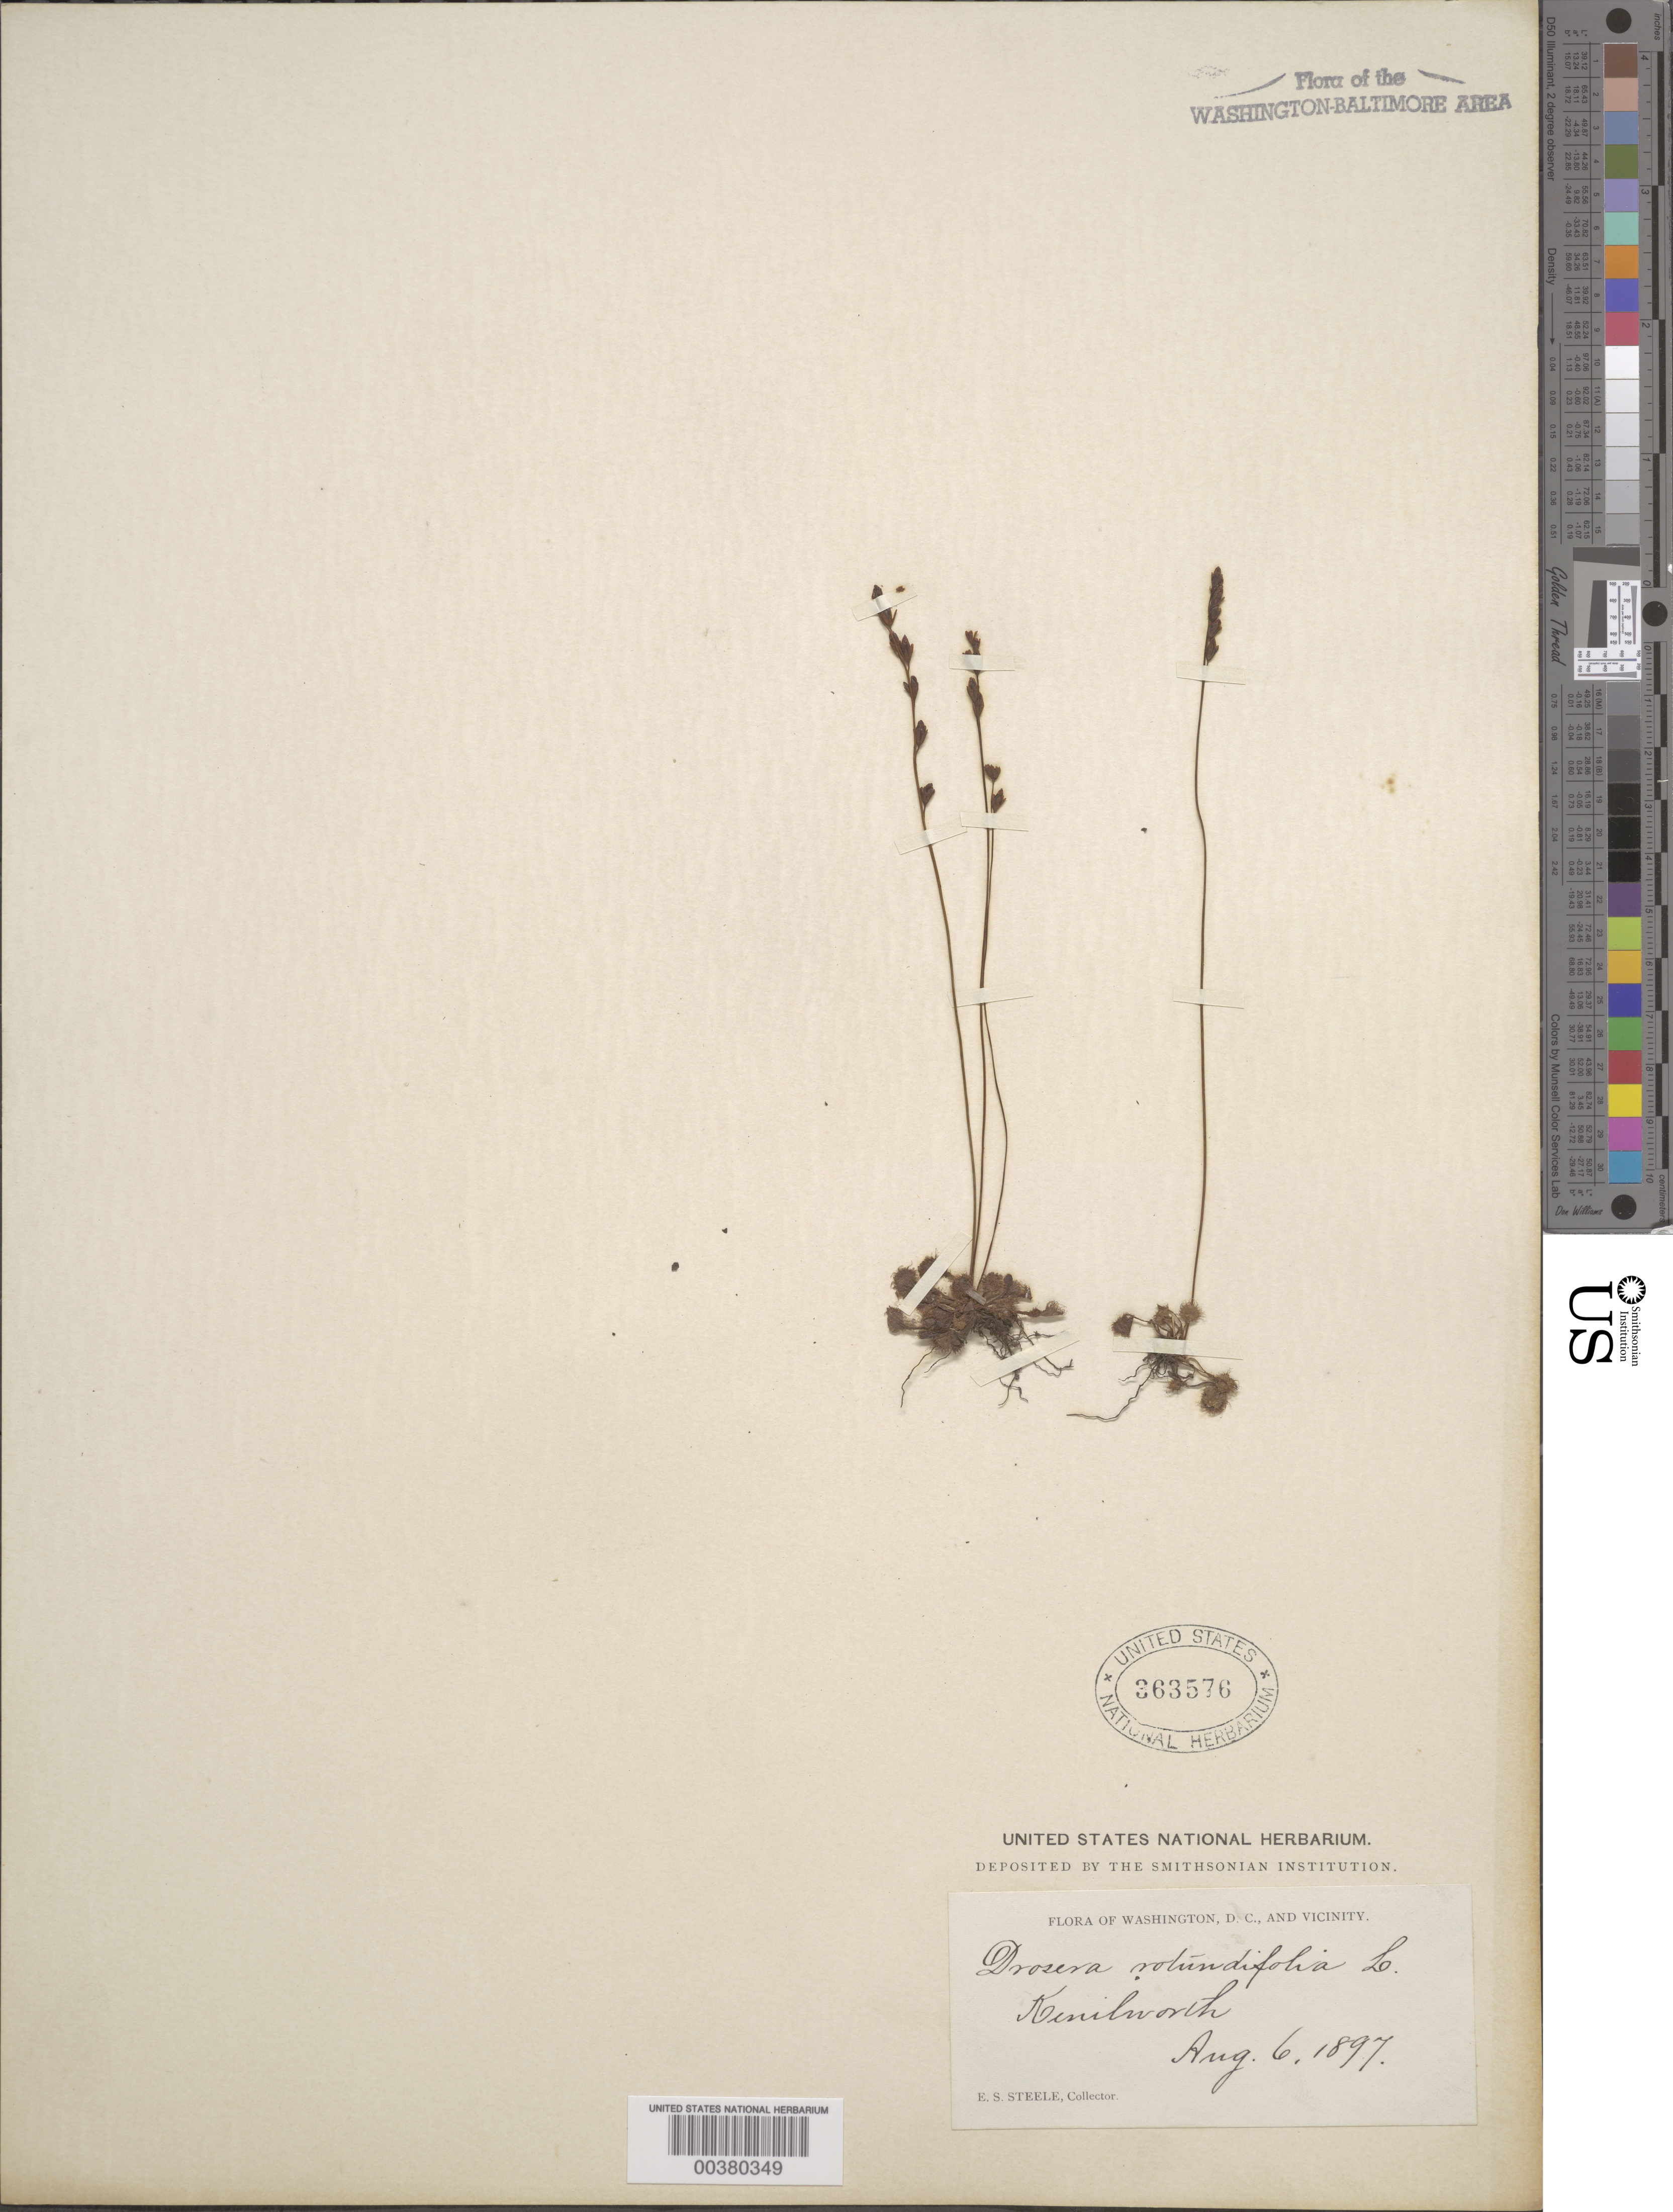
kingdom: Plantae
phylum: Tracheophyta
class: Magnoliopsida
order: Caryophyllales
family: Droseraceae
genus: Drosera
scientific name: Drosera rotundifolia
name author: L.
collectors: E. Steele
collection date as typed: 06 Aug 1897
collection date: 1897-08-06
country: United States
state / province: District of Columbia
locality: Kenilworth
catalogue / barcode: US 363576